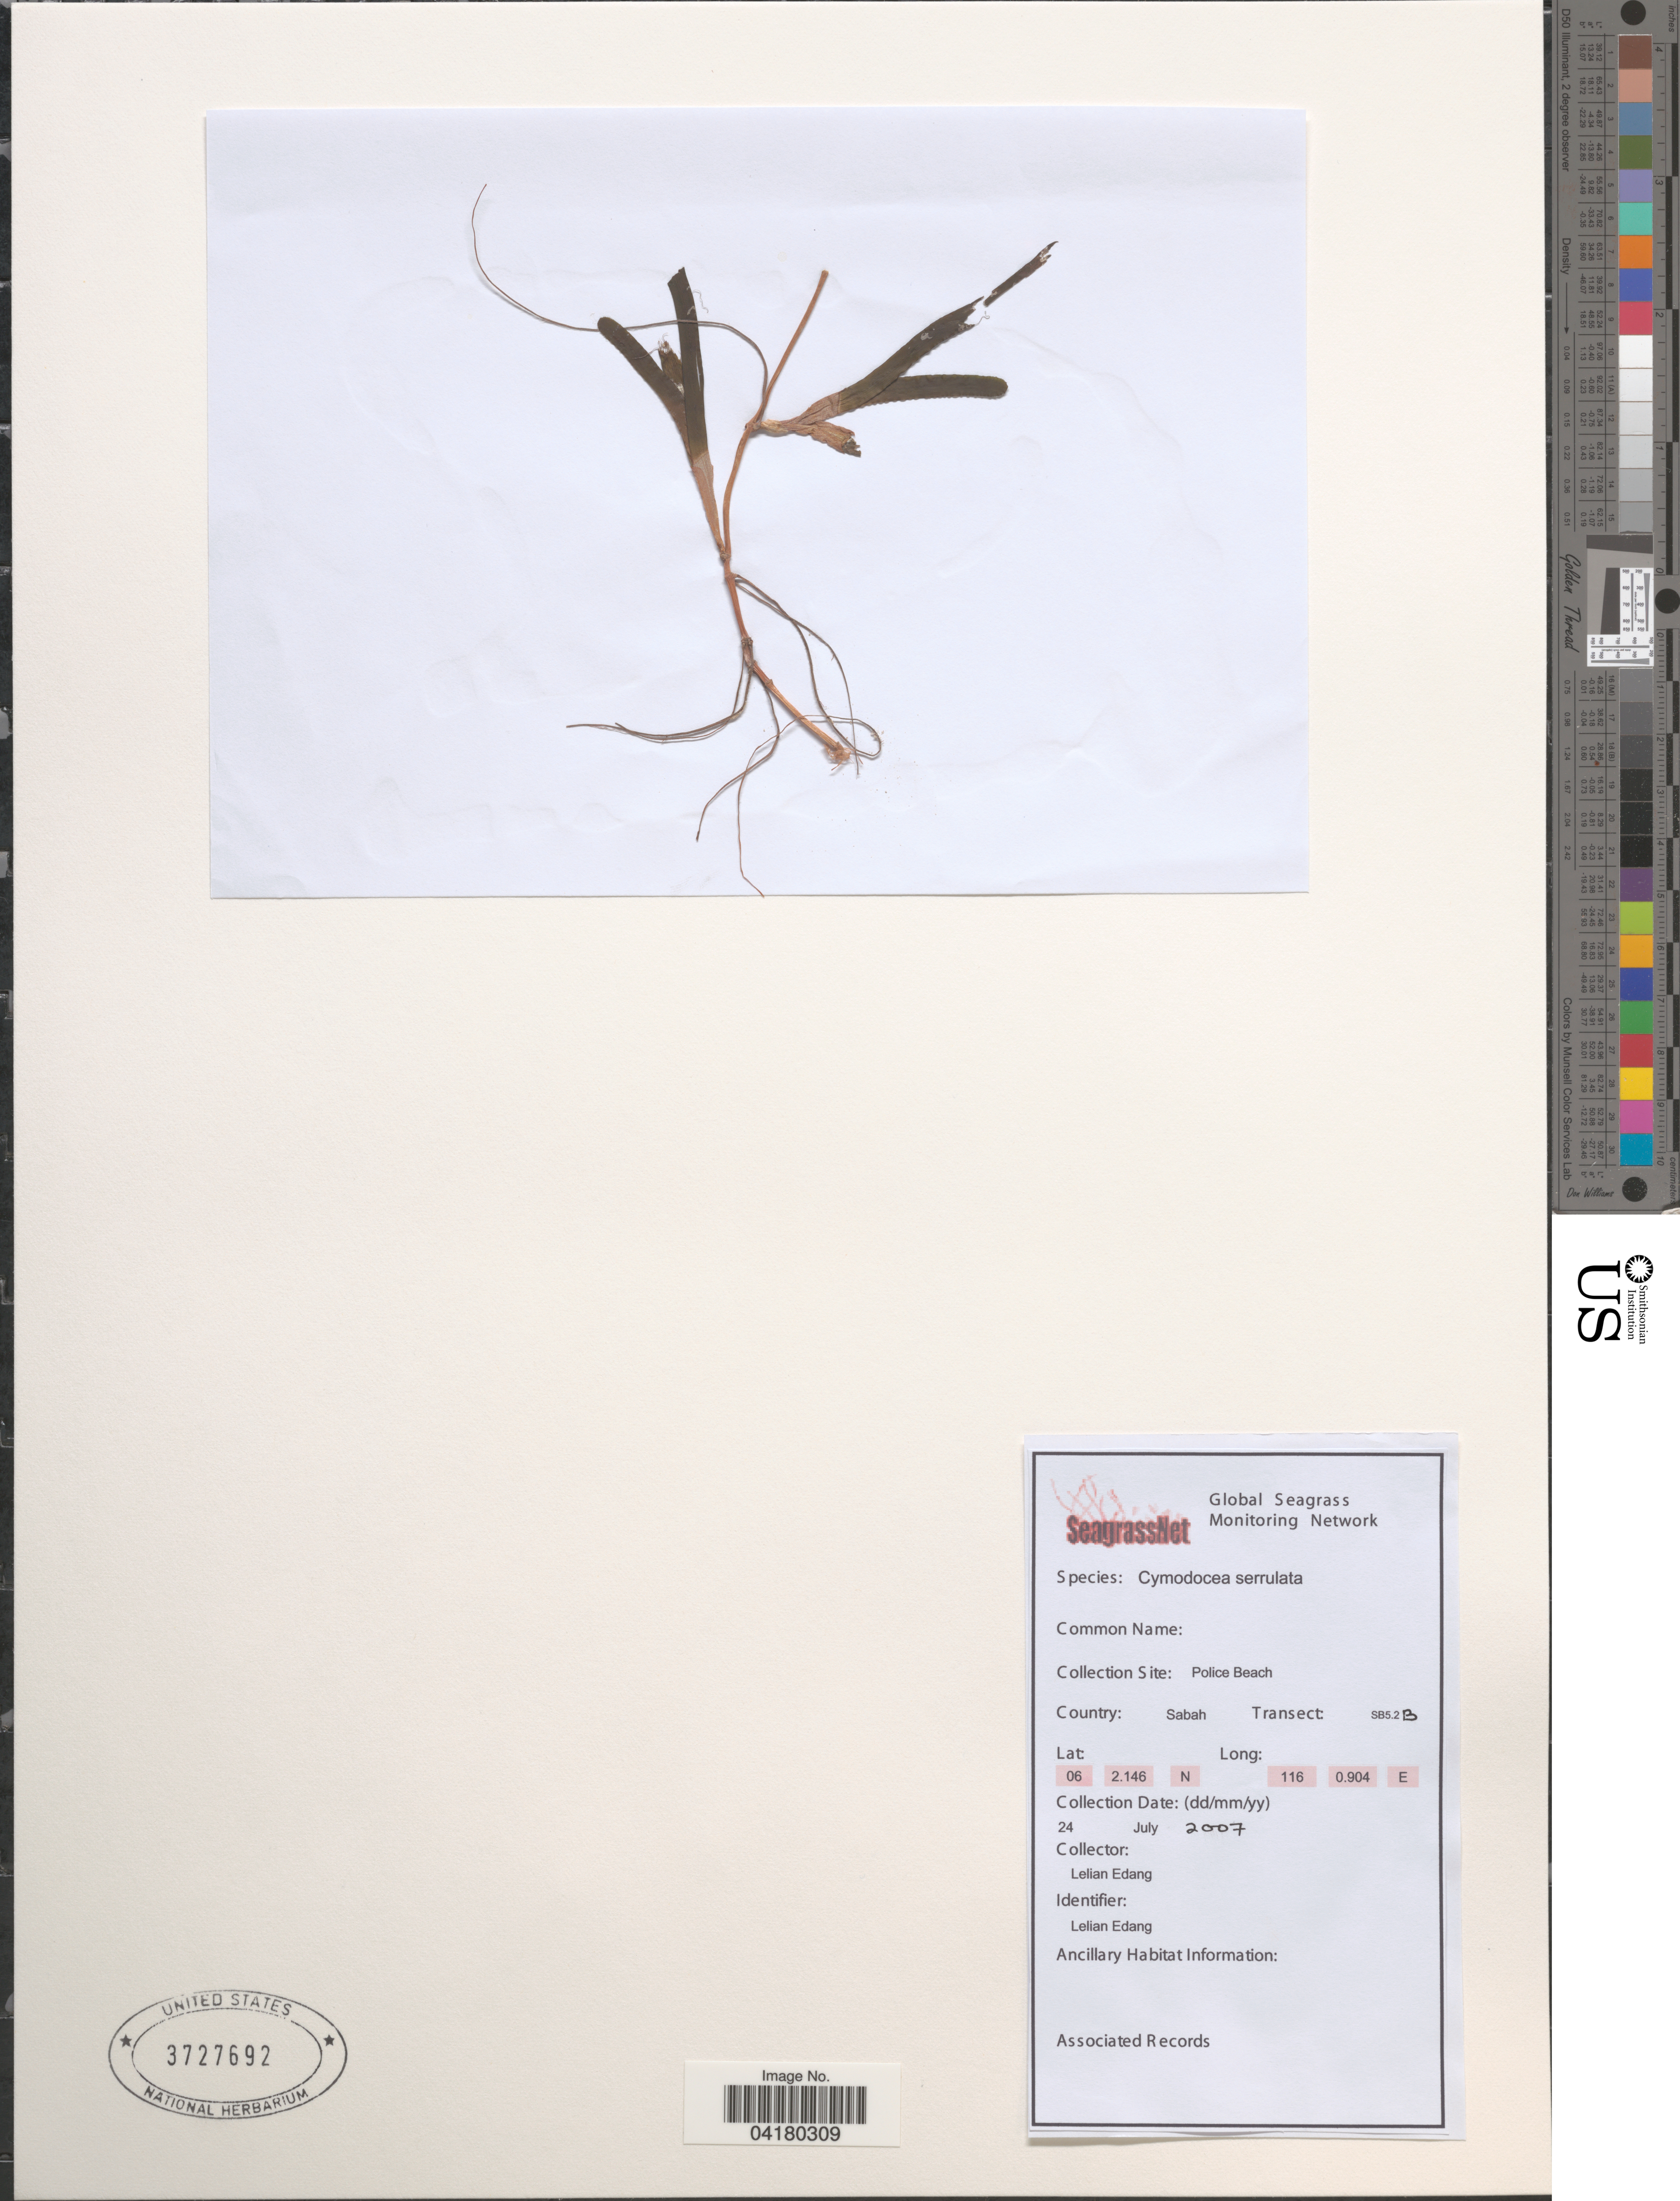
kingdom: Plantae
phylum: Tracheophyta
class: Liliopsida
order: Alismatales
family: Cymodoceaceae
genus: Cymodocea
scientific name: Cymodocea serrulata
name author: (R. Br.) Magnus & Ashers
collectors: L. Edang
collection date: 2007-07-24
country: Malaysia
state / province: Sabah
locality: Police Beach. Transect: SB5.2B.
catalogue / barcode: US 3727692